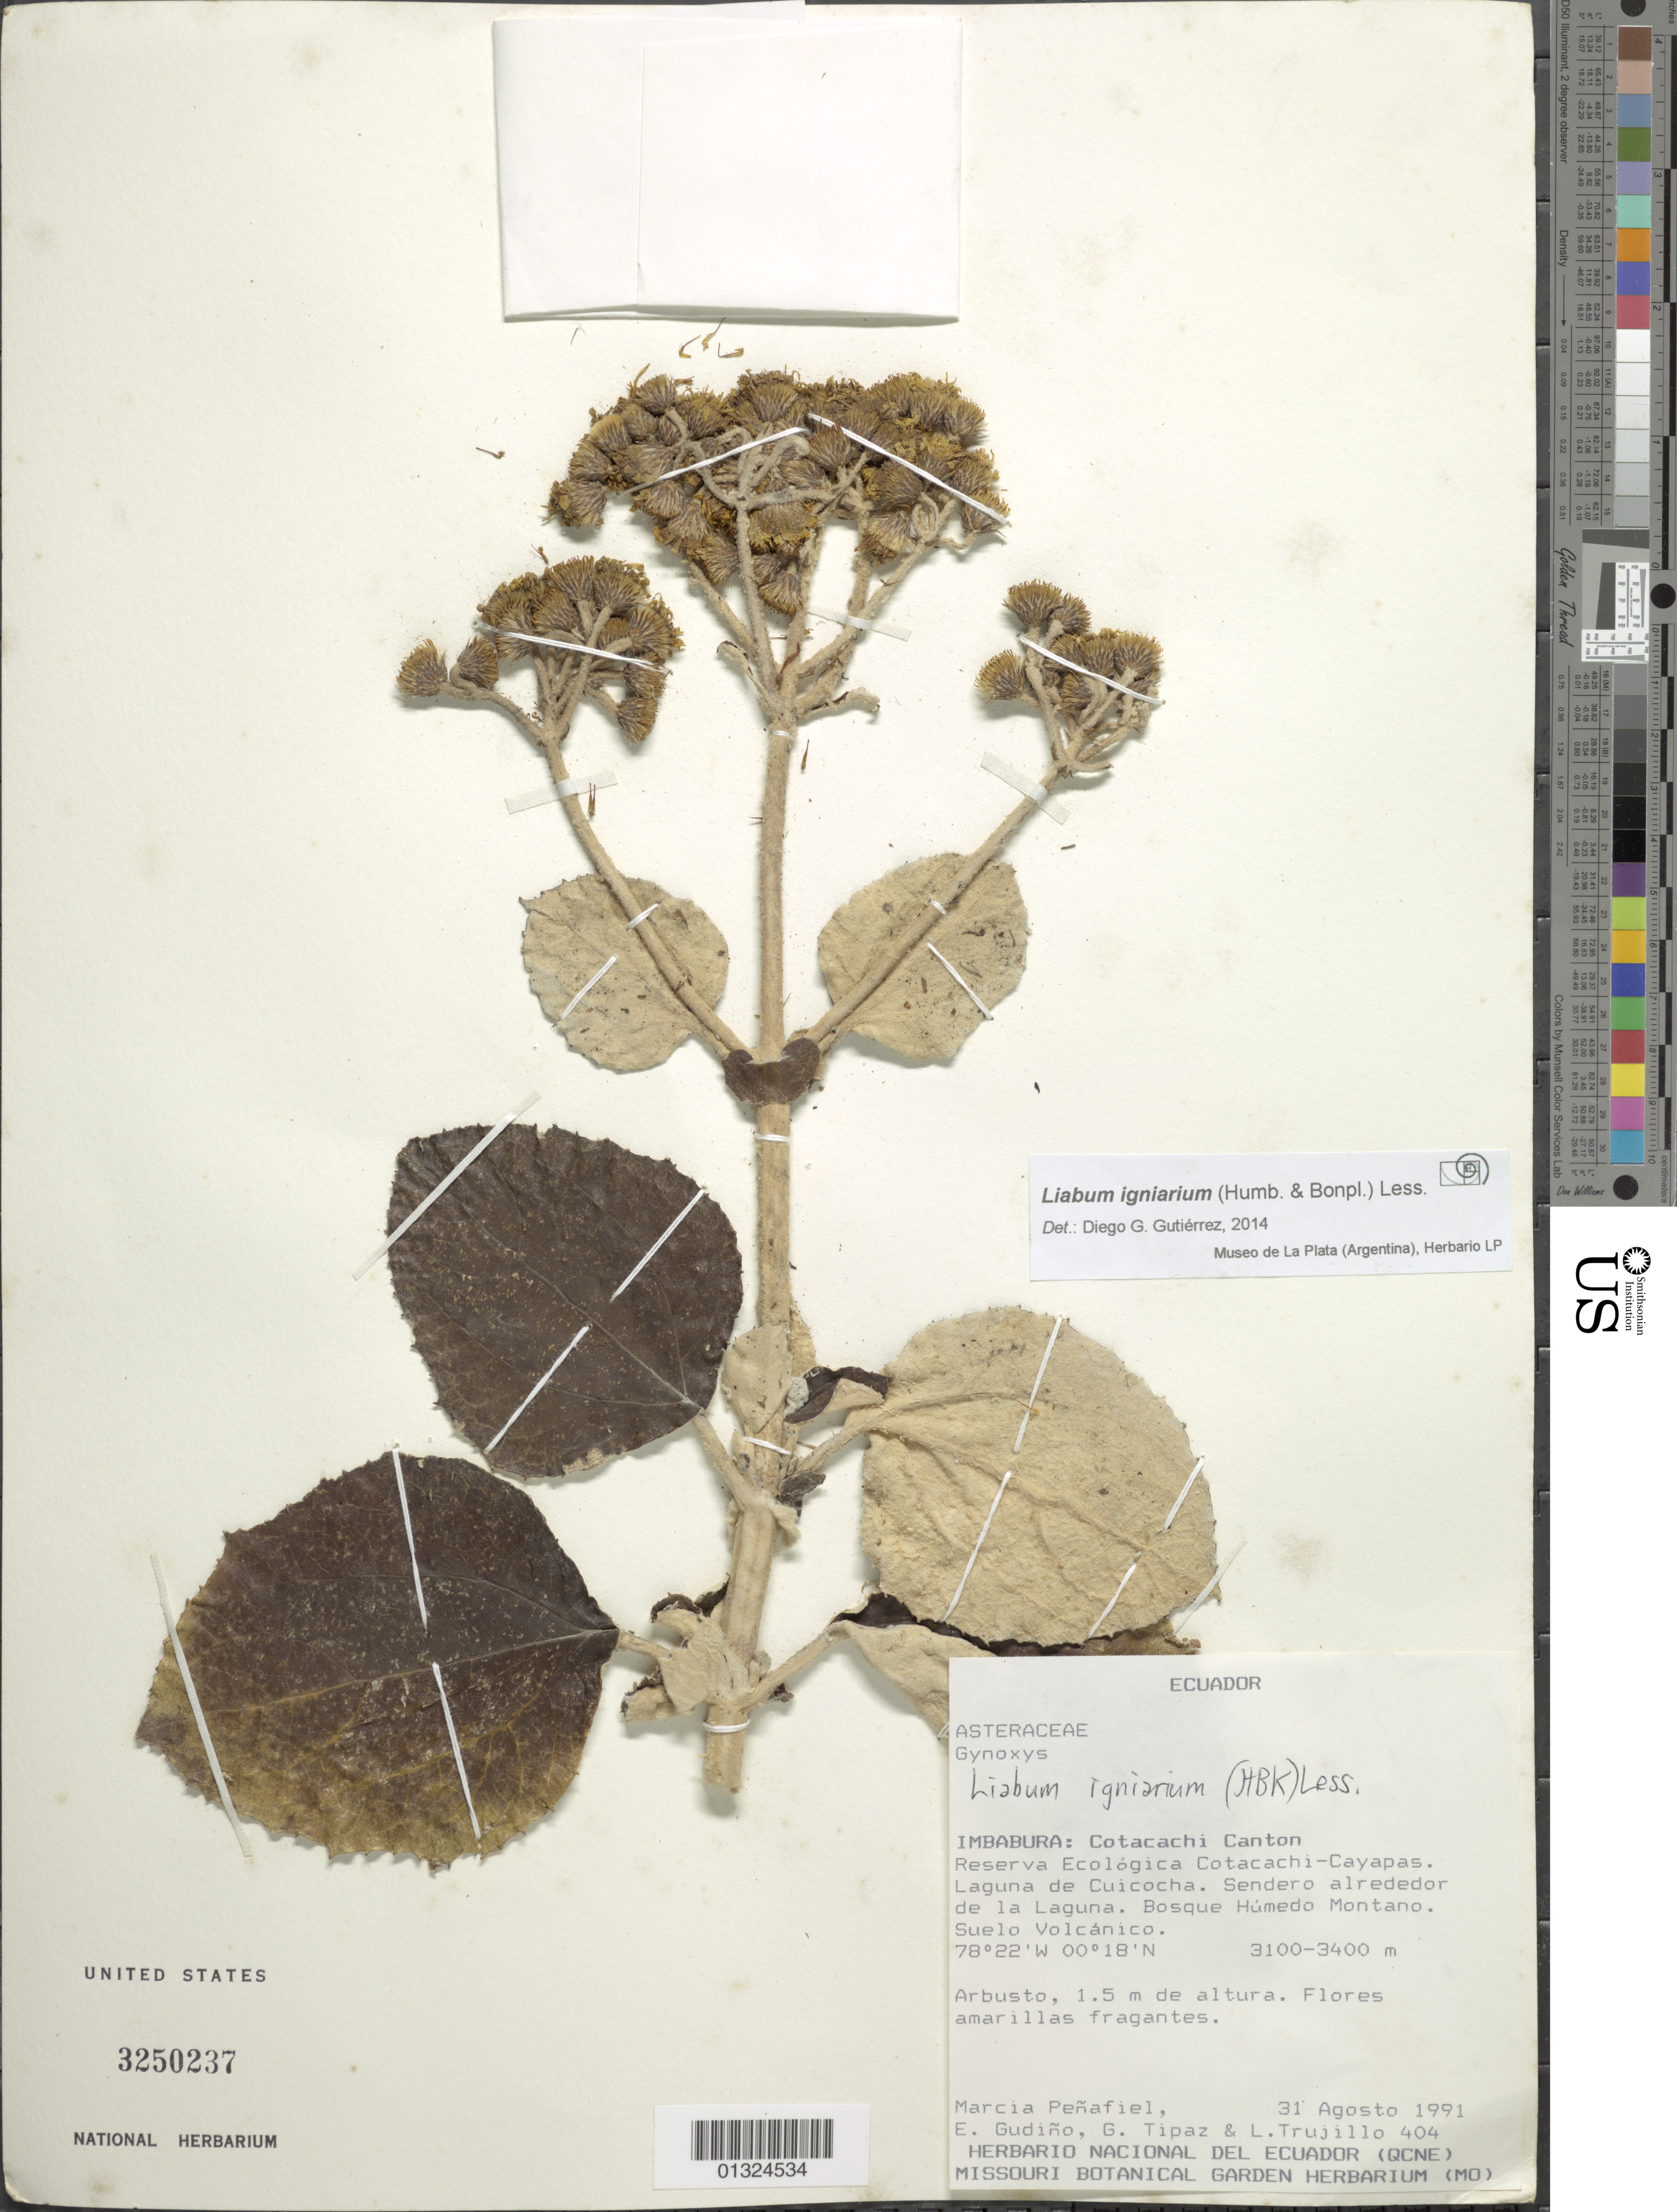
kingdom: Plantae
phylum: Tracheophyta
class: Magnoliopsida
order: Asterales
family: Asteraceae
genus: Liabum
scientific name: Liabum igniarium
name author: Less.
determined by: Gutierrez, D. G.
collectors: M. Penafiel, E. Gudiño, G. Tipaz & L. Trujillo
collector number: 404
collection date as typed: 31 Aug 1991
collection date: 1991-08-31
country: Ecuador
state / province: Imbabura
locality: Cotacachi Canton, Reserva Ecologica Cotachachi-Cayapas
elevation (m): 3100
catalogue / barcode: US 3250237